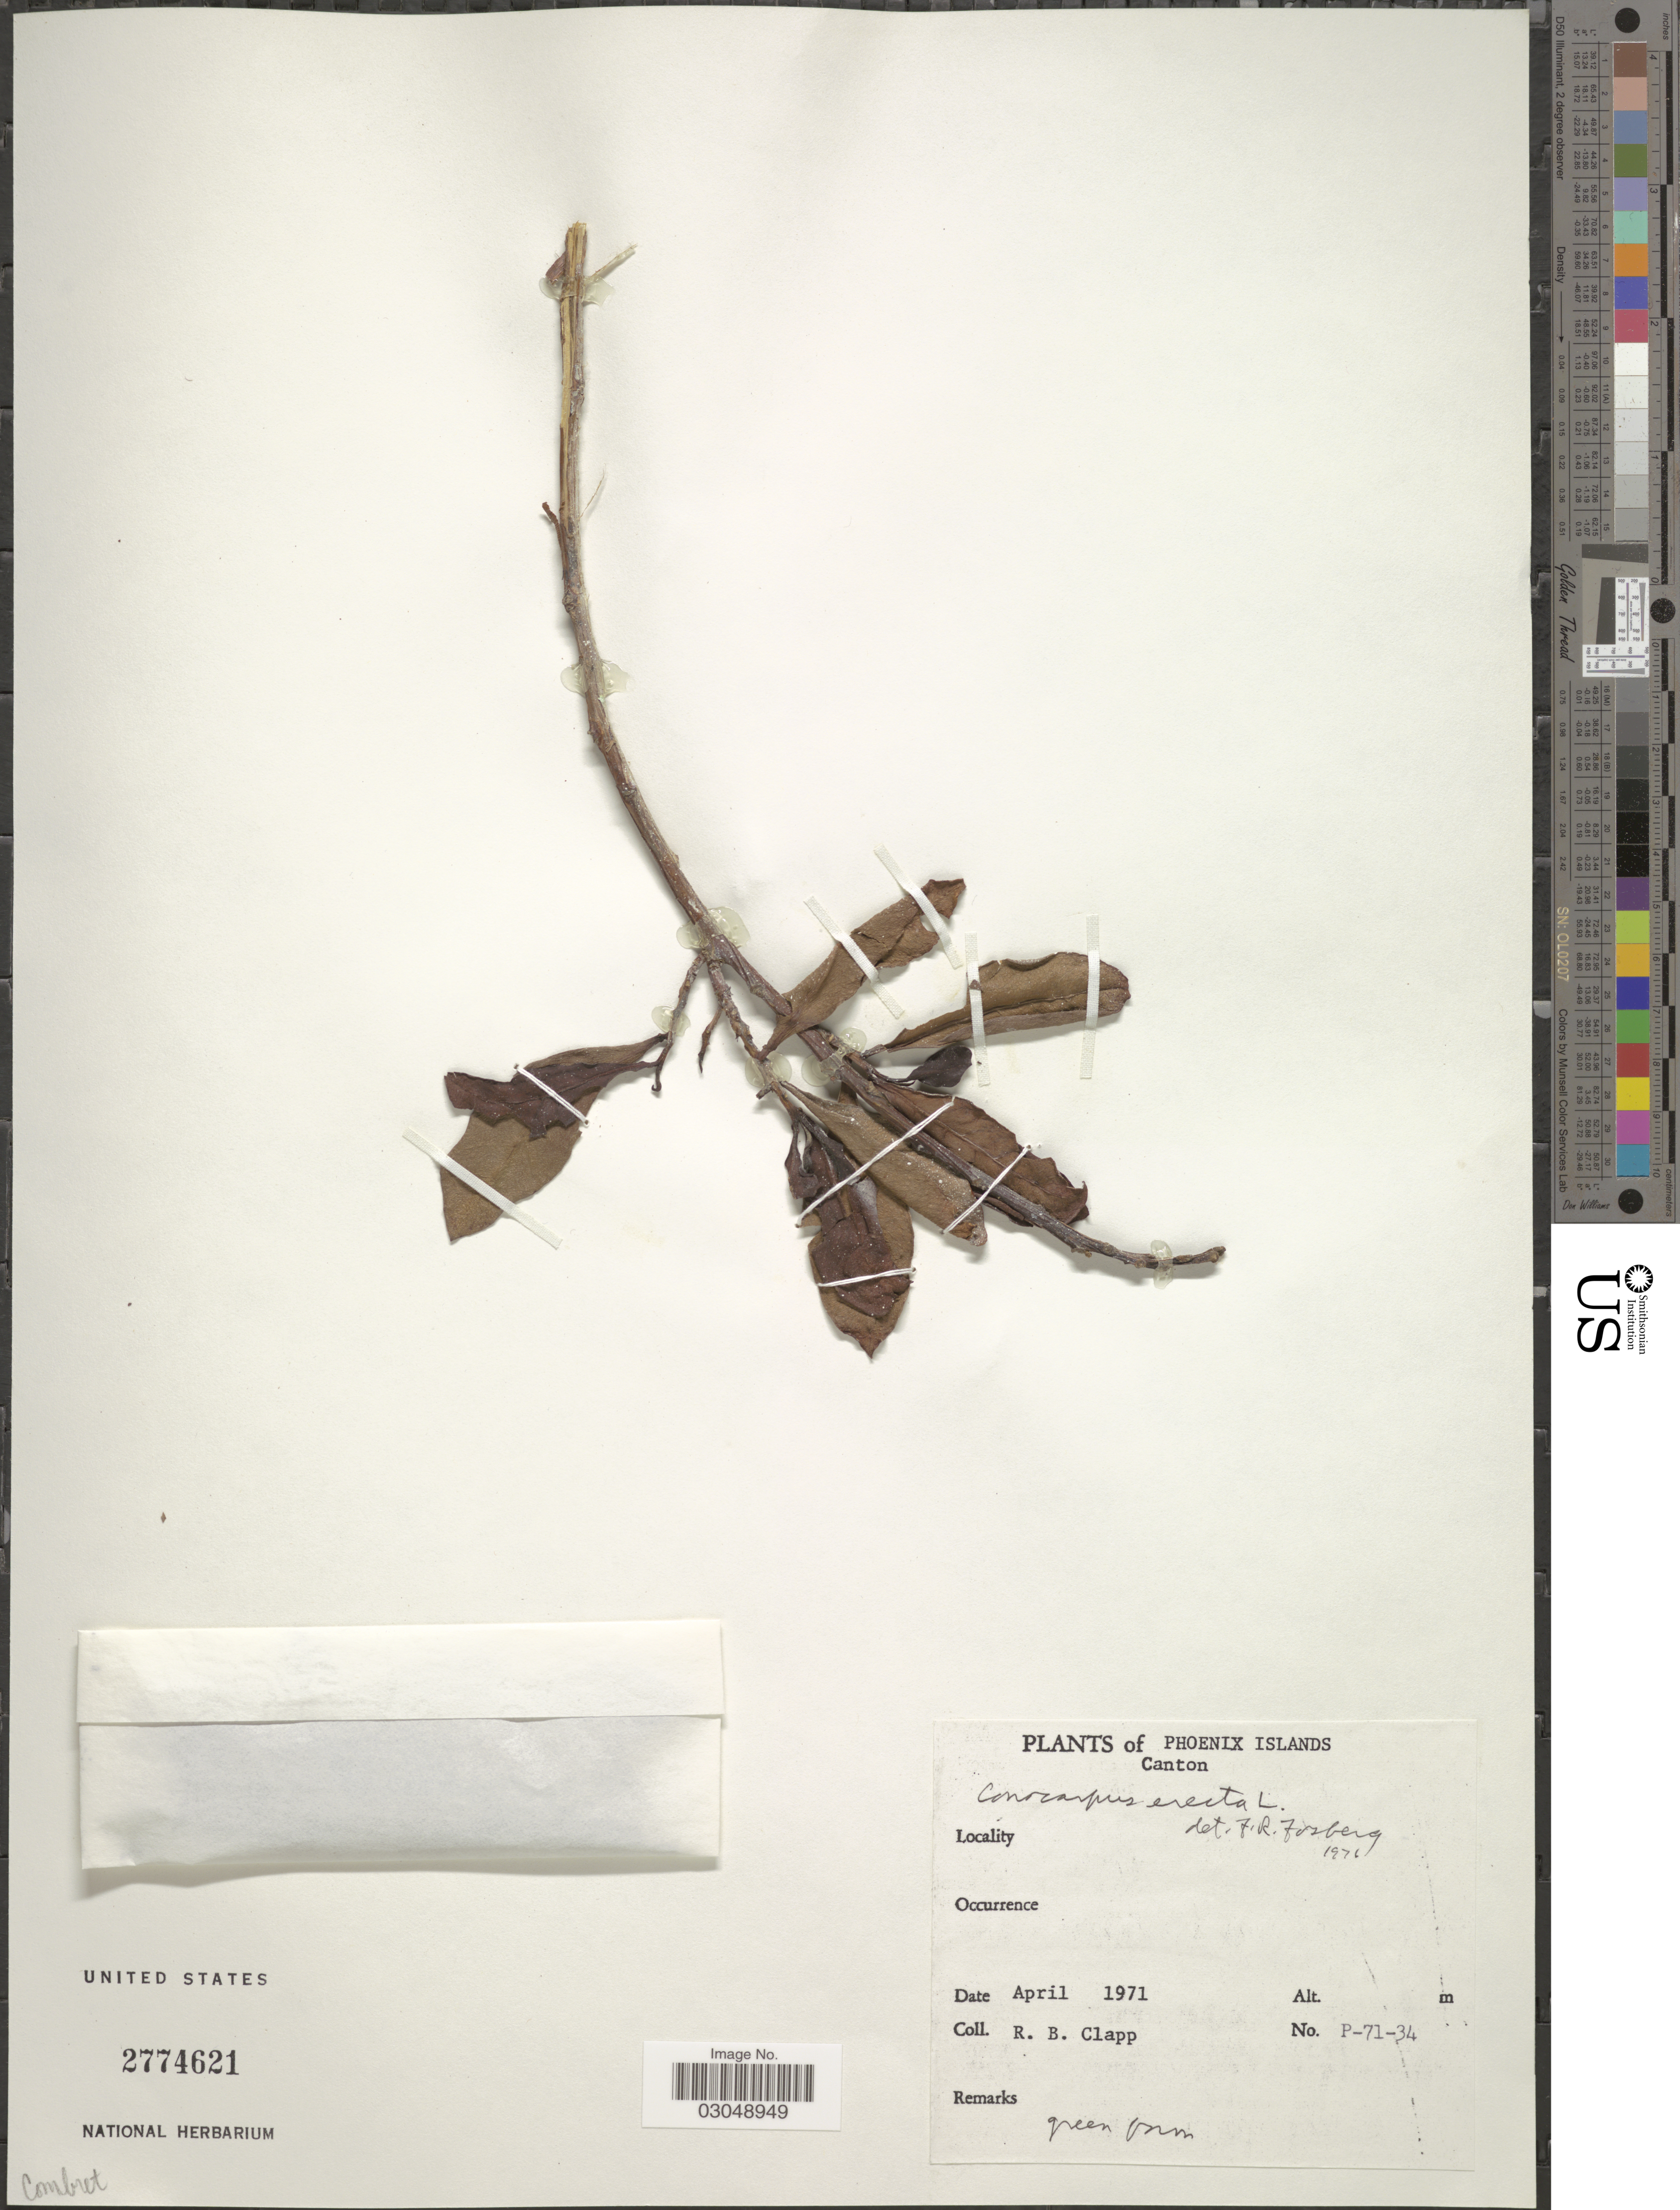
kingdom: Plantae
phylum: Tracheophyta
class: Magnoliopsida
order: Myrtales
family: Combretaceae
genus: Conocarpus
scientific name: Conocarpus erectus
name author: L.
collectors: R. B. Clapp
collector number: P-71-34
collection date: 1971-04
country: Kiribati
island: Kanton [Canton] Atoll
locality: Phoenix Islands. Canton.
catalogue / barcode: US 2774621